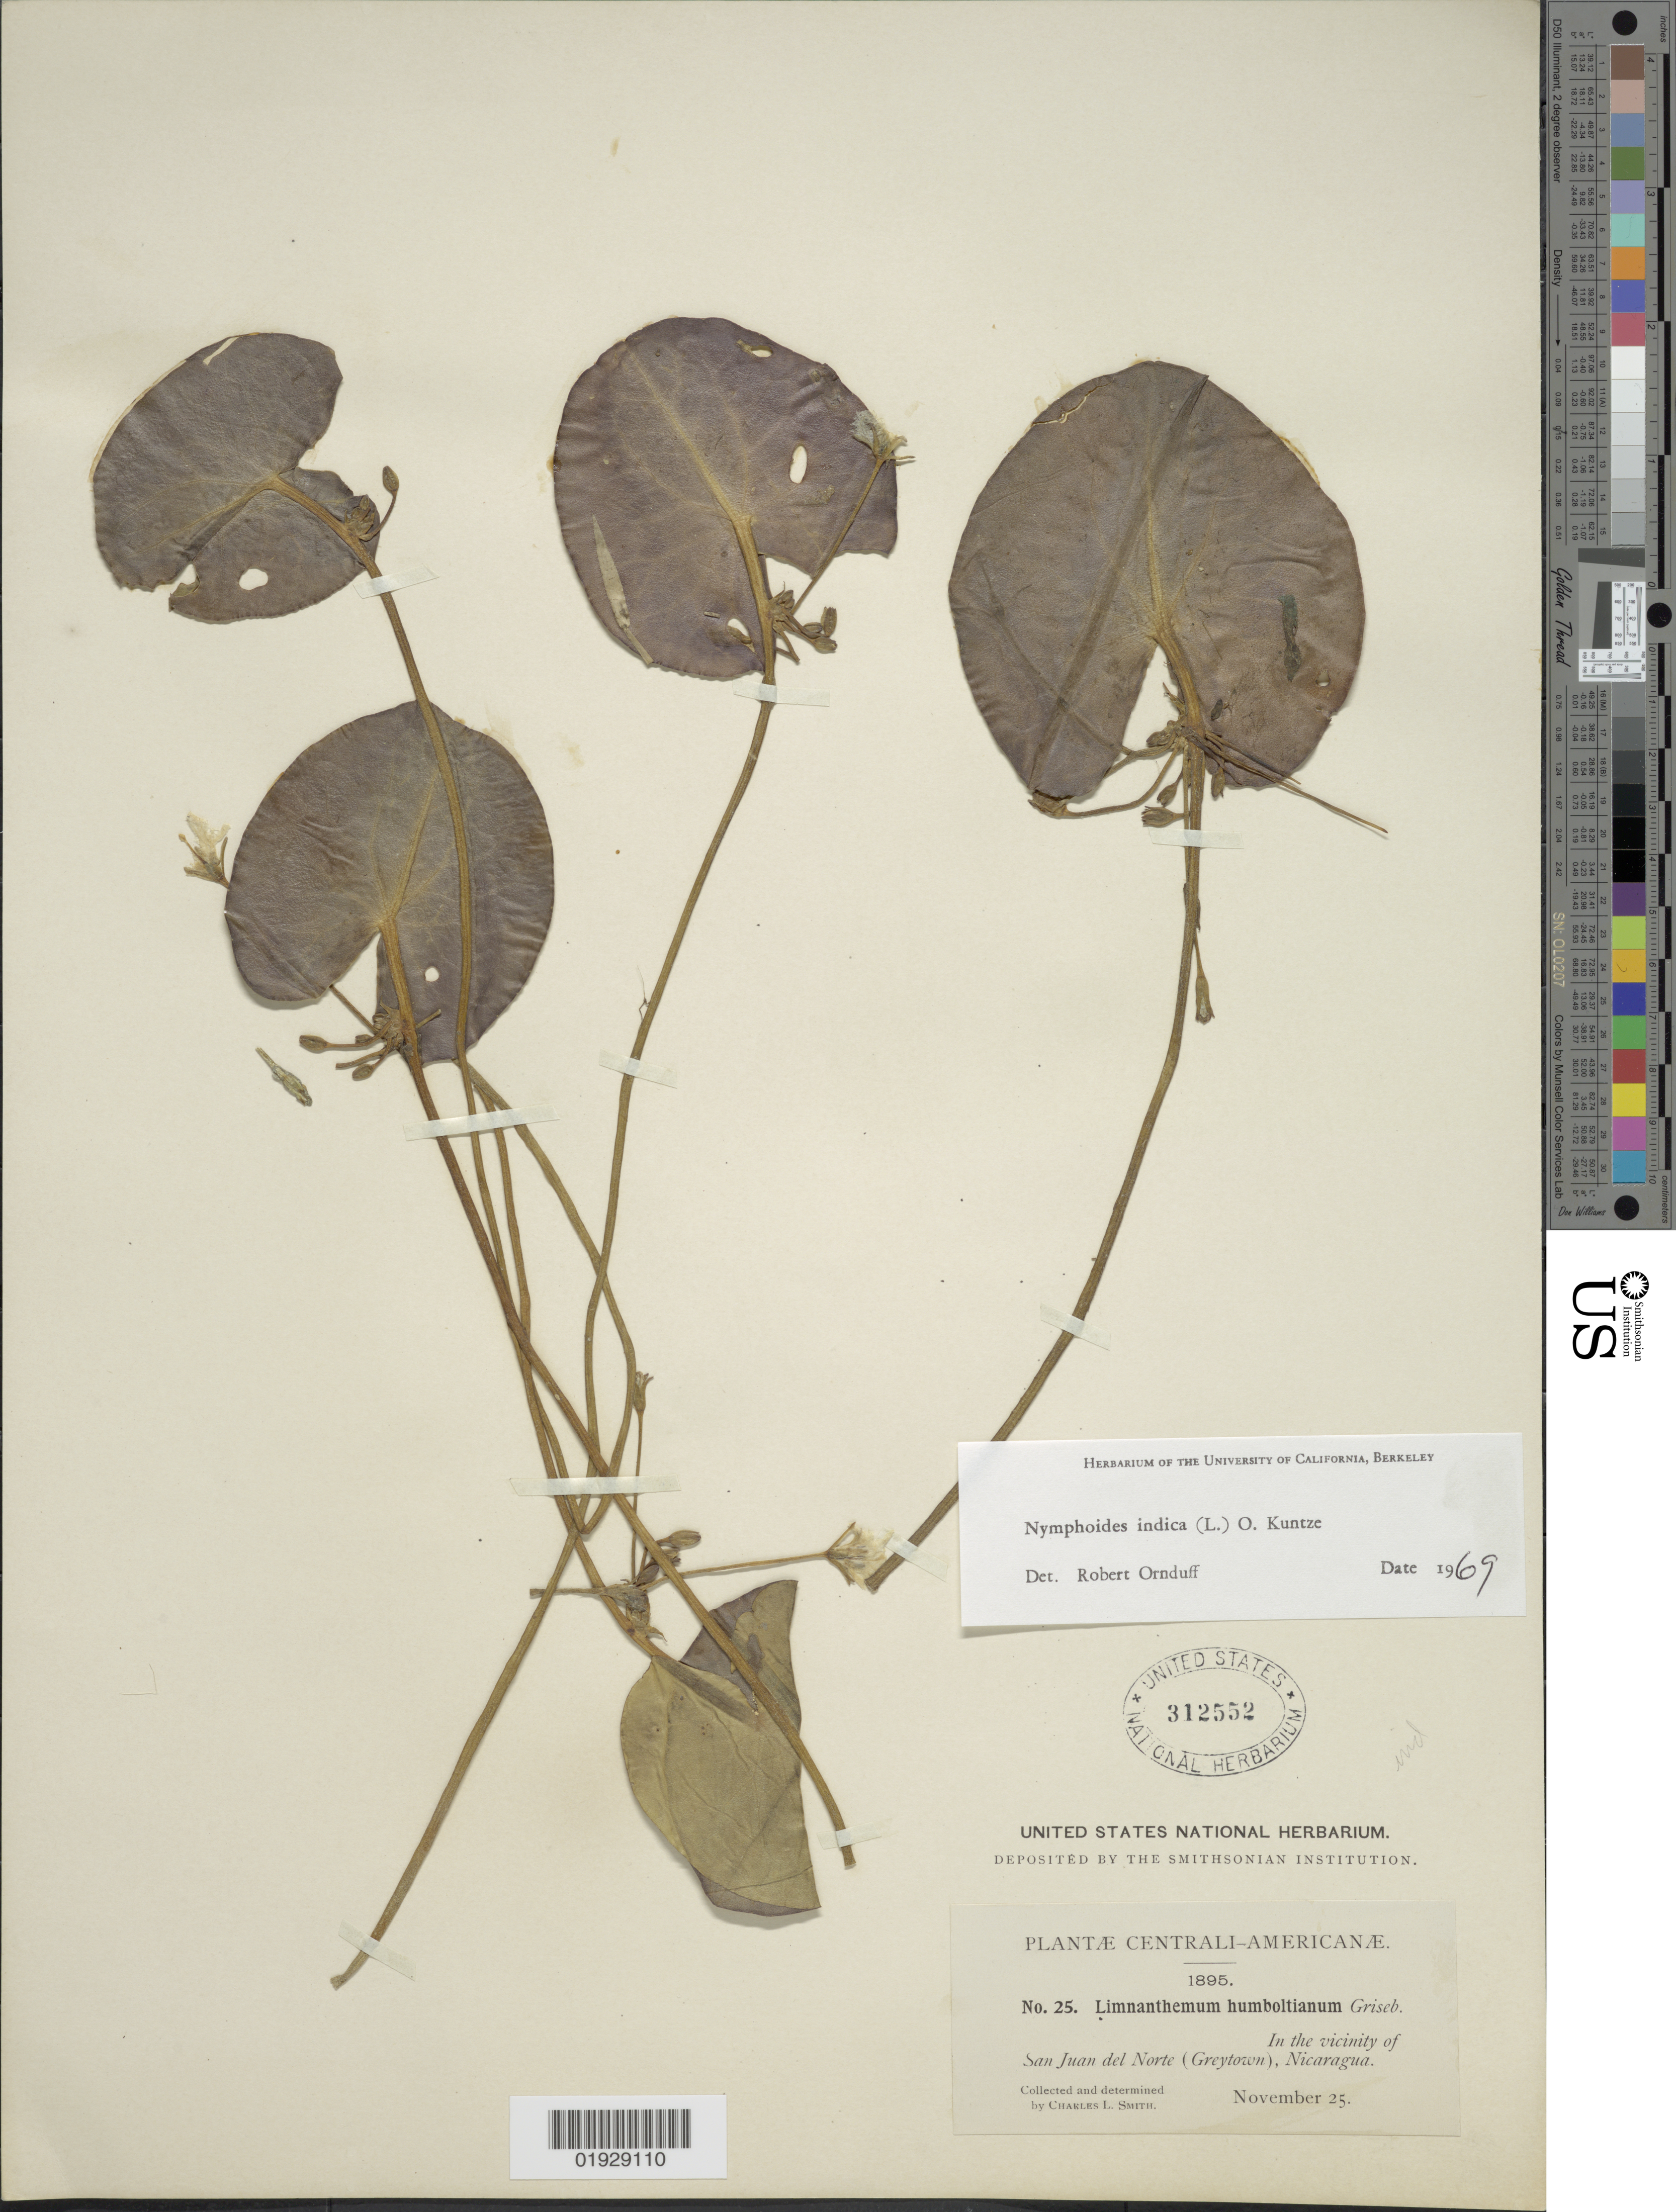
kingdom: Plantae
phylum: Tracheophyta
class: Magnoliopsida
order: Asterales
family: Menyanthaceae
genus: Nymphoides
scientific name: Nymphoides indica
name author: (L.) Kuntze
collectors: C. L. Smith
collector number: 25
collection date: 1895-11-25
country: Nicaragua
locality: Centrali-Americanæ. In the vicinity of San Juan del Norte (Greytown).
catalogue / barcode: US 312552